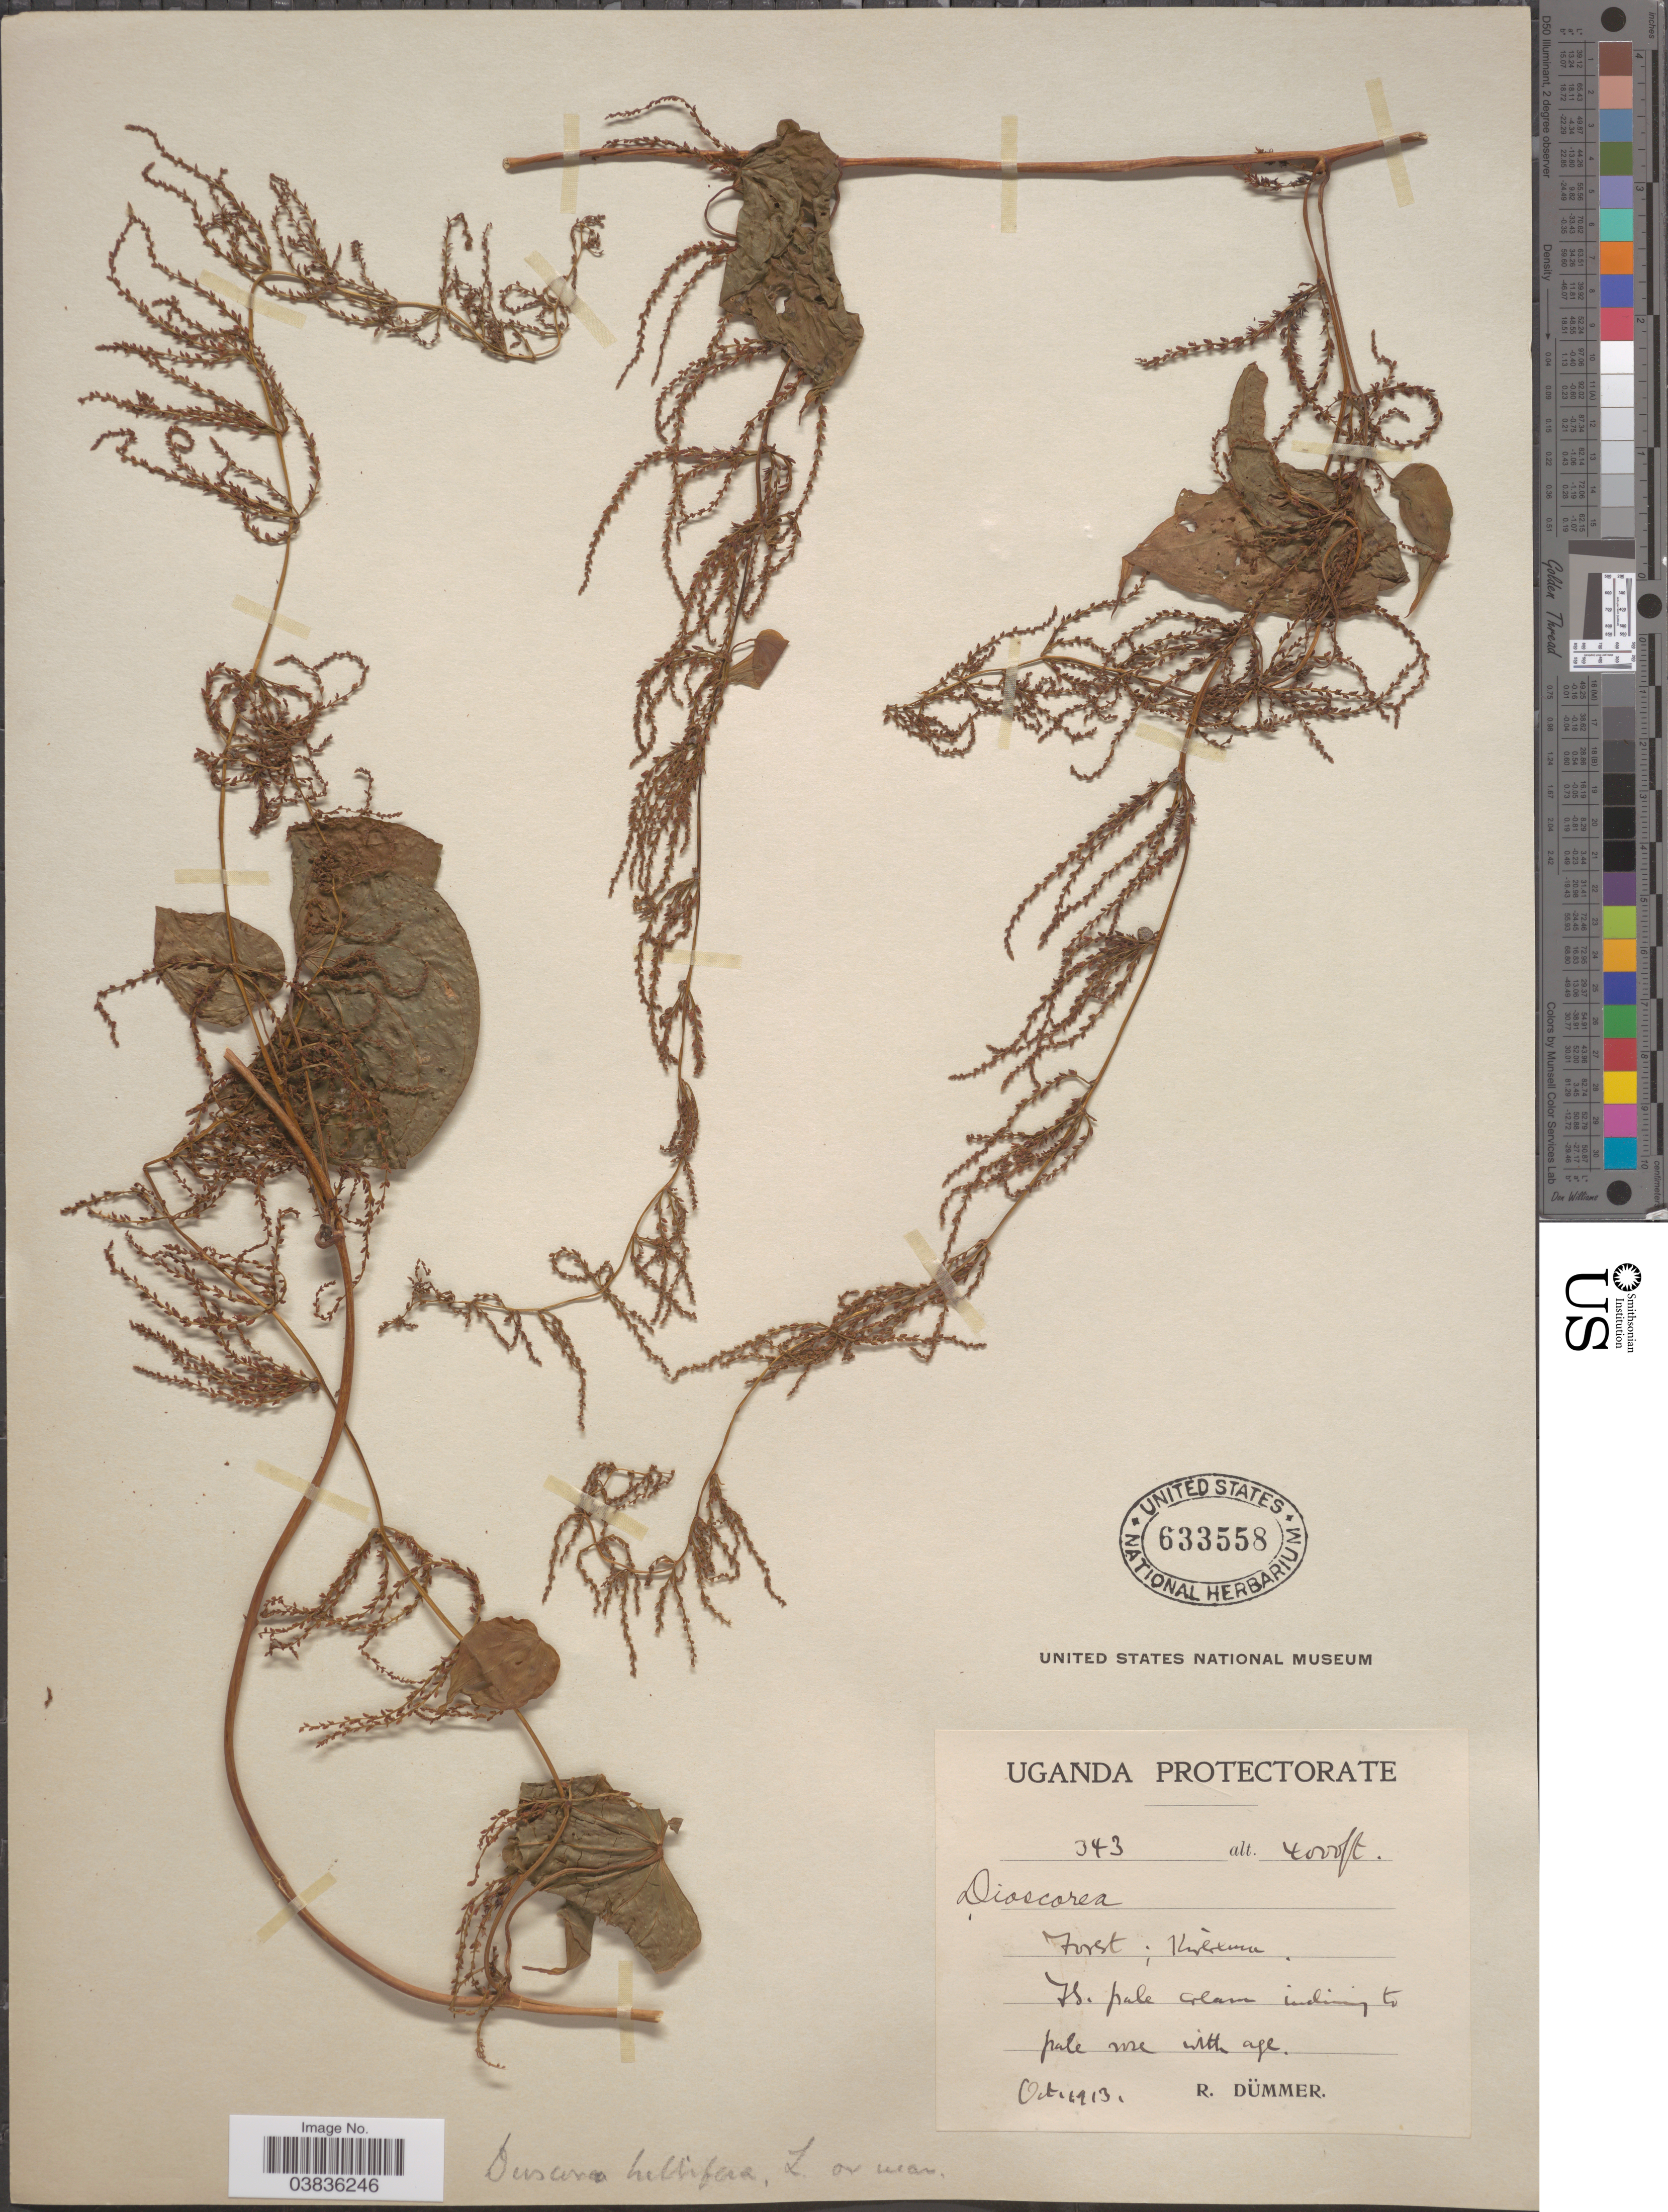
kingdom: Plantae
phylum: Tracheophyta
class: Liliopsida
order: Dioscoreales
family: Dioscoreaceae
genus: Dioscorea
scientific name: Dioscorea bulbifera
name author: L.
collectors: R. Dümmer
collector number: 343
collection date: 1913-10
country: Uganda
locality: Uganda Protectorate. [illegible text].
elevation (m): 1219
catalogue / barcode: US 633558